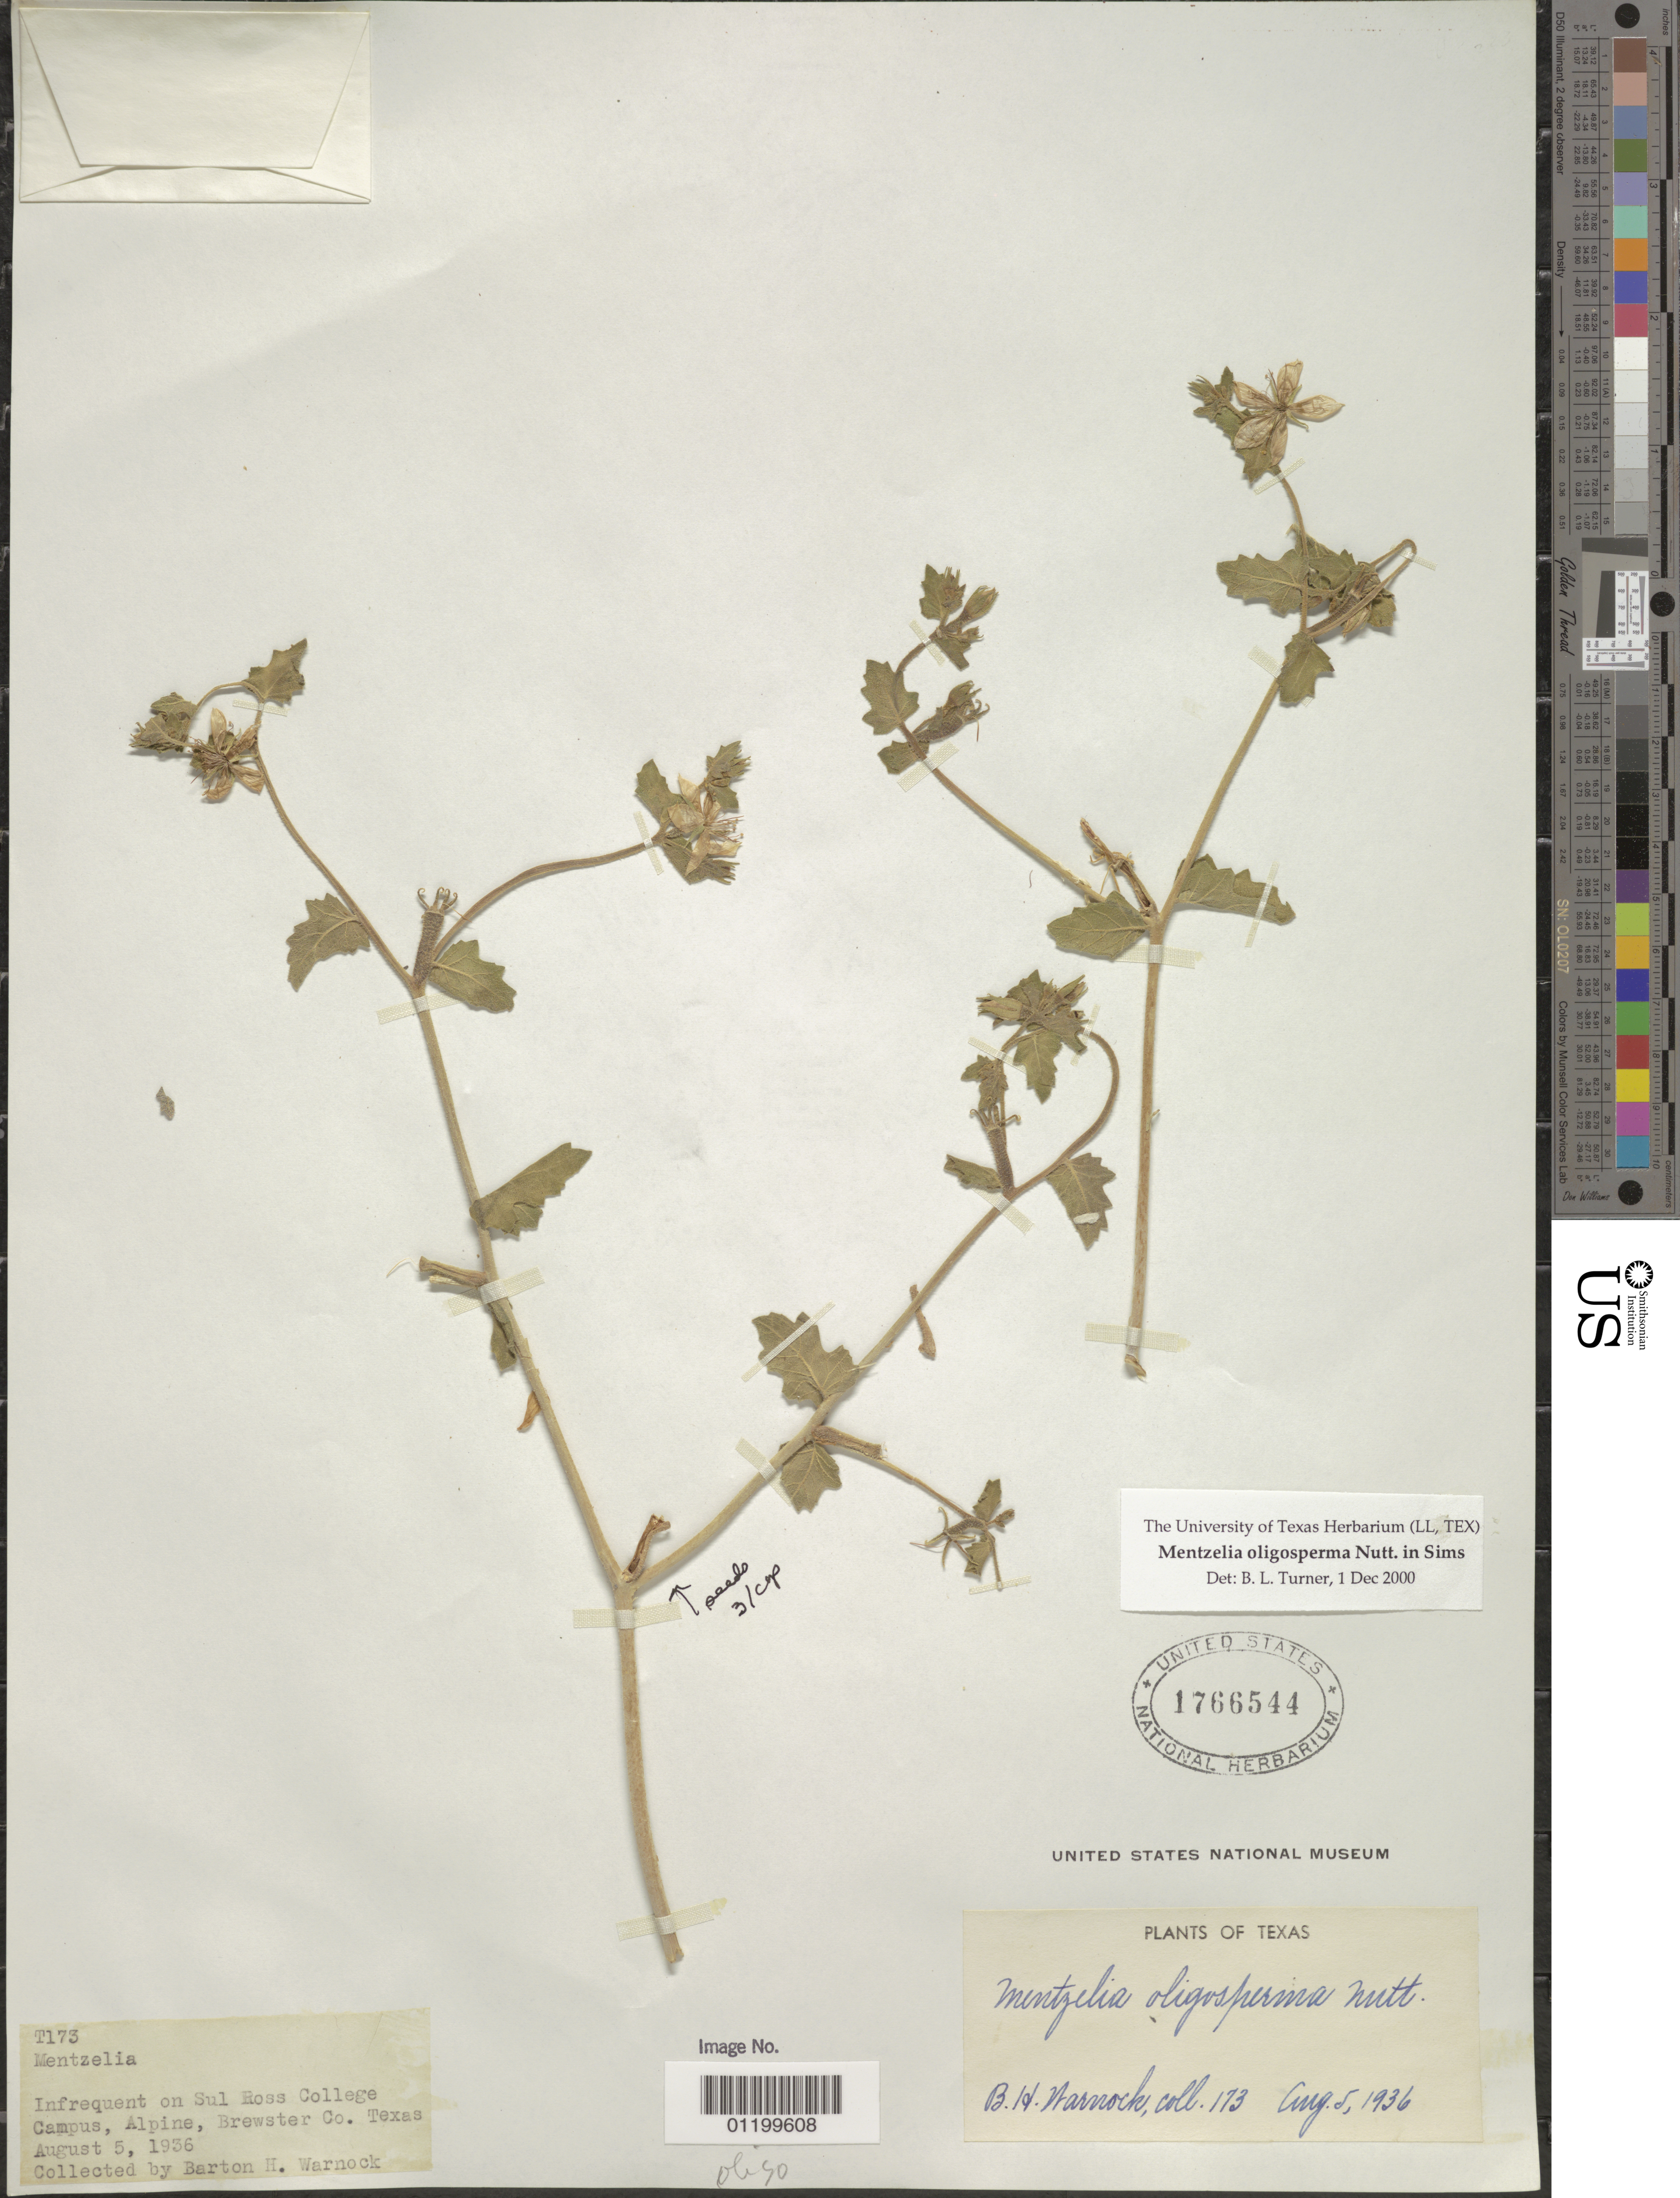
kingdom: Plantae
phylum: Tracheophyta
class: Magnoliopsida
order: Cornales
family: Loasaceae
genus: Mentzelia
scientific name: Mentzelia oligosperma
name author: Nutt. ex Sims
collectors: B. H. Warnock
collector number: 173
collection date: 1936-08-05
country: United States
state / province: Texas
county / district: Brewster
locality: Infrequent on Sul Ross College Campus, Alpine.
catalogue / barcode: US 1766544